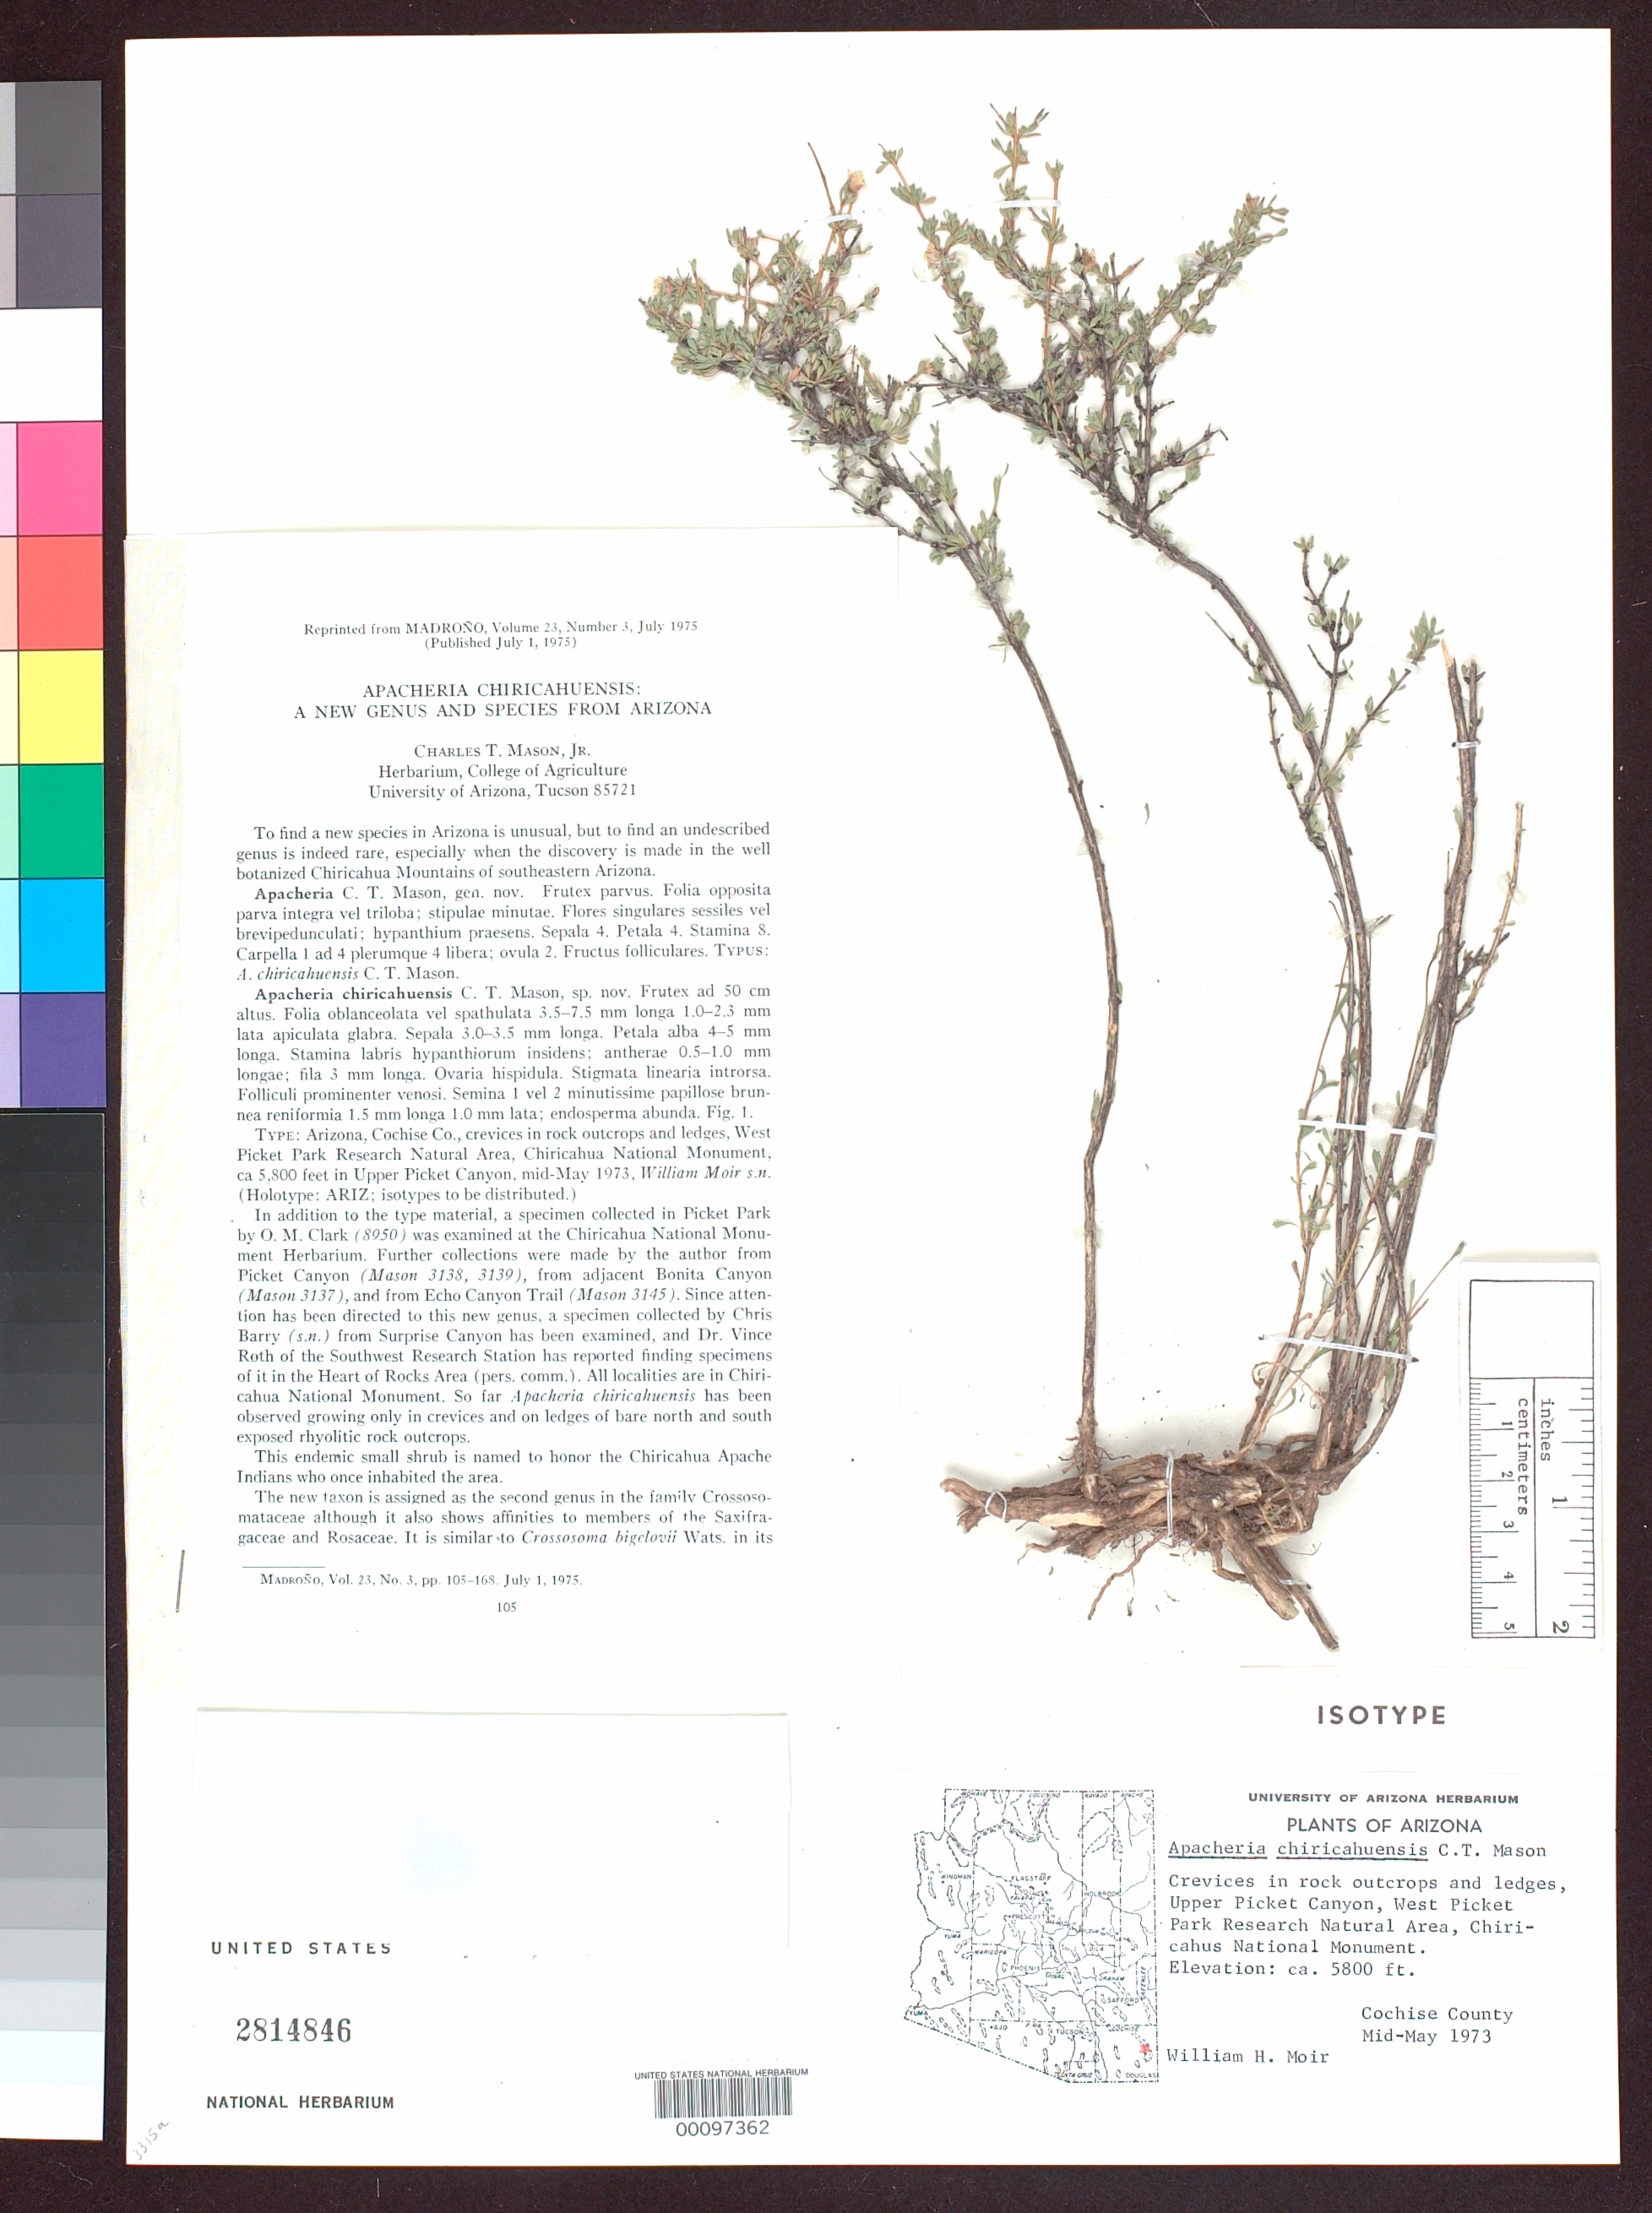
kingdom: Plantae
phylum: Tracheophyta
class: Magnoliopsida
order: Crossosomatales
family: Crossosomataceae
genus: Apacheria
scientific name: Apacheria chiricahuensis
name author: Mason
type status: Isotype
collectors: W. Moir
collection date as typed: May 1973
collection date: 1973-05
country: United States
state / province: Arizona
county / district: Cochise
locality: Upper Picket Canyon, West Picket Park research natural area.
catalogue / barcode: US 2814846